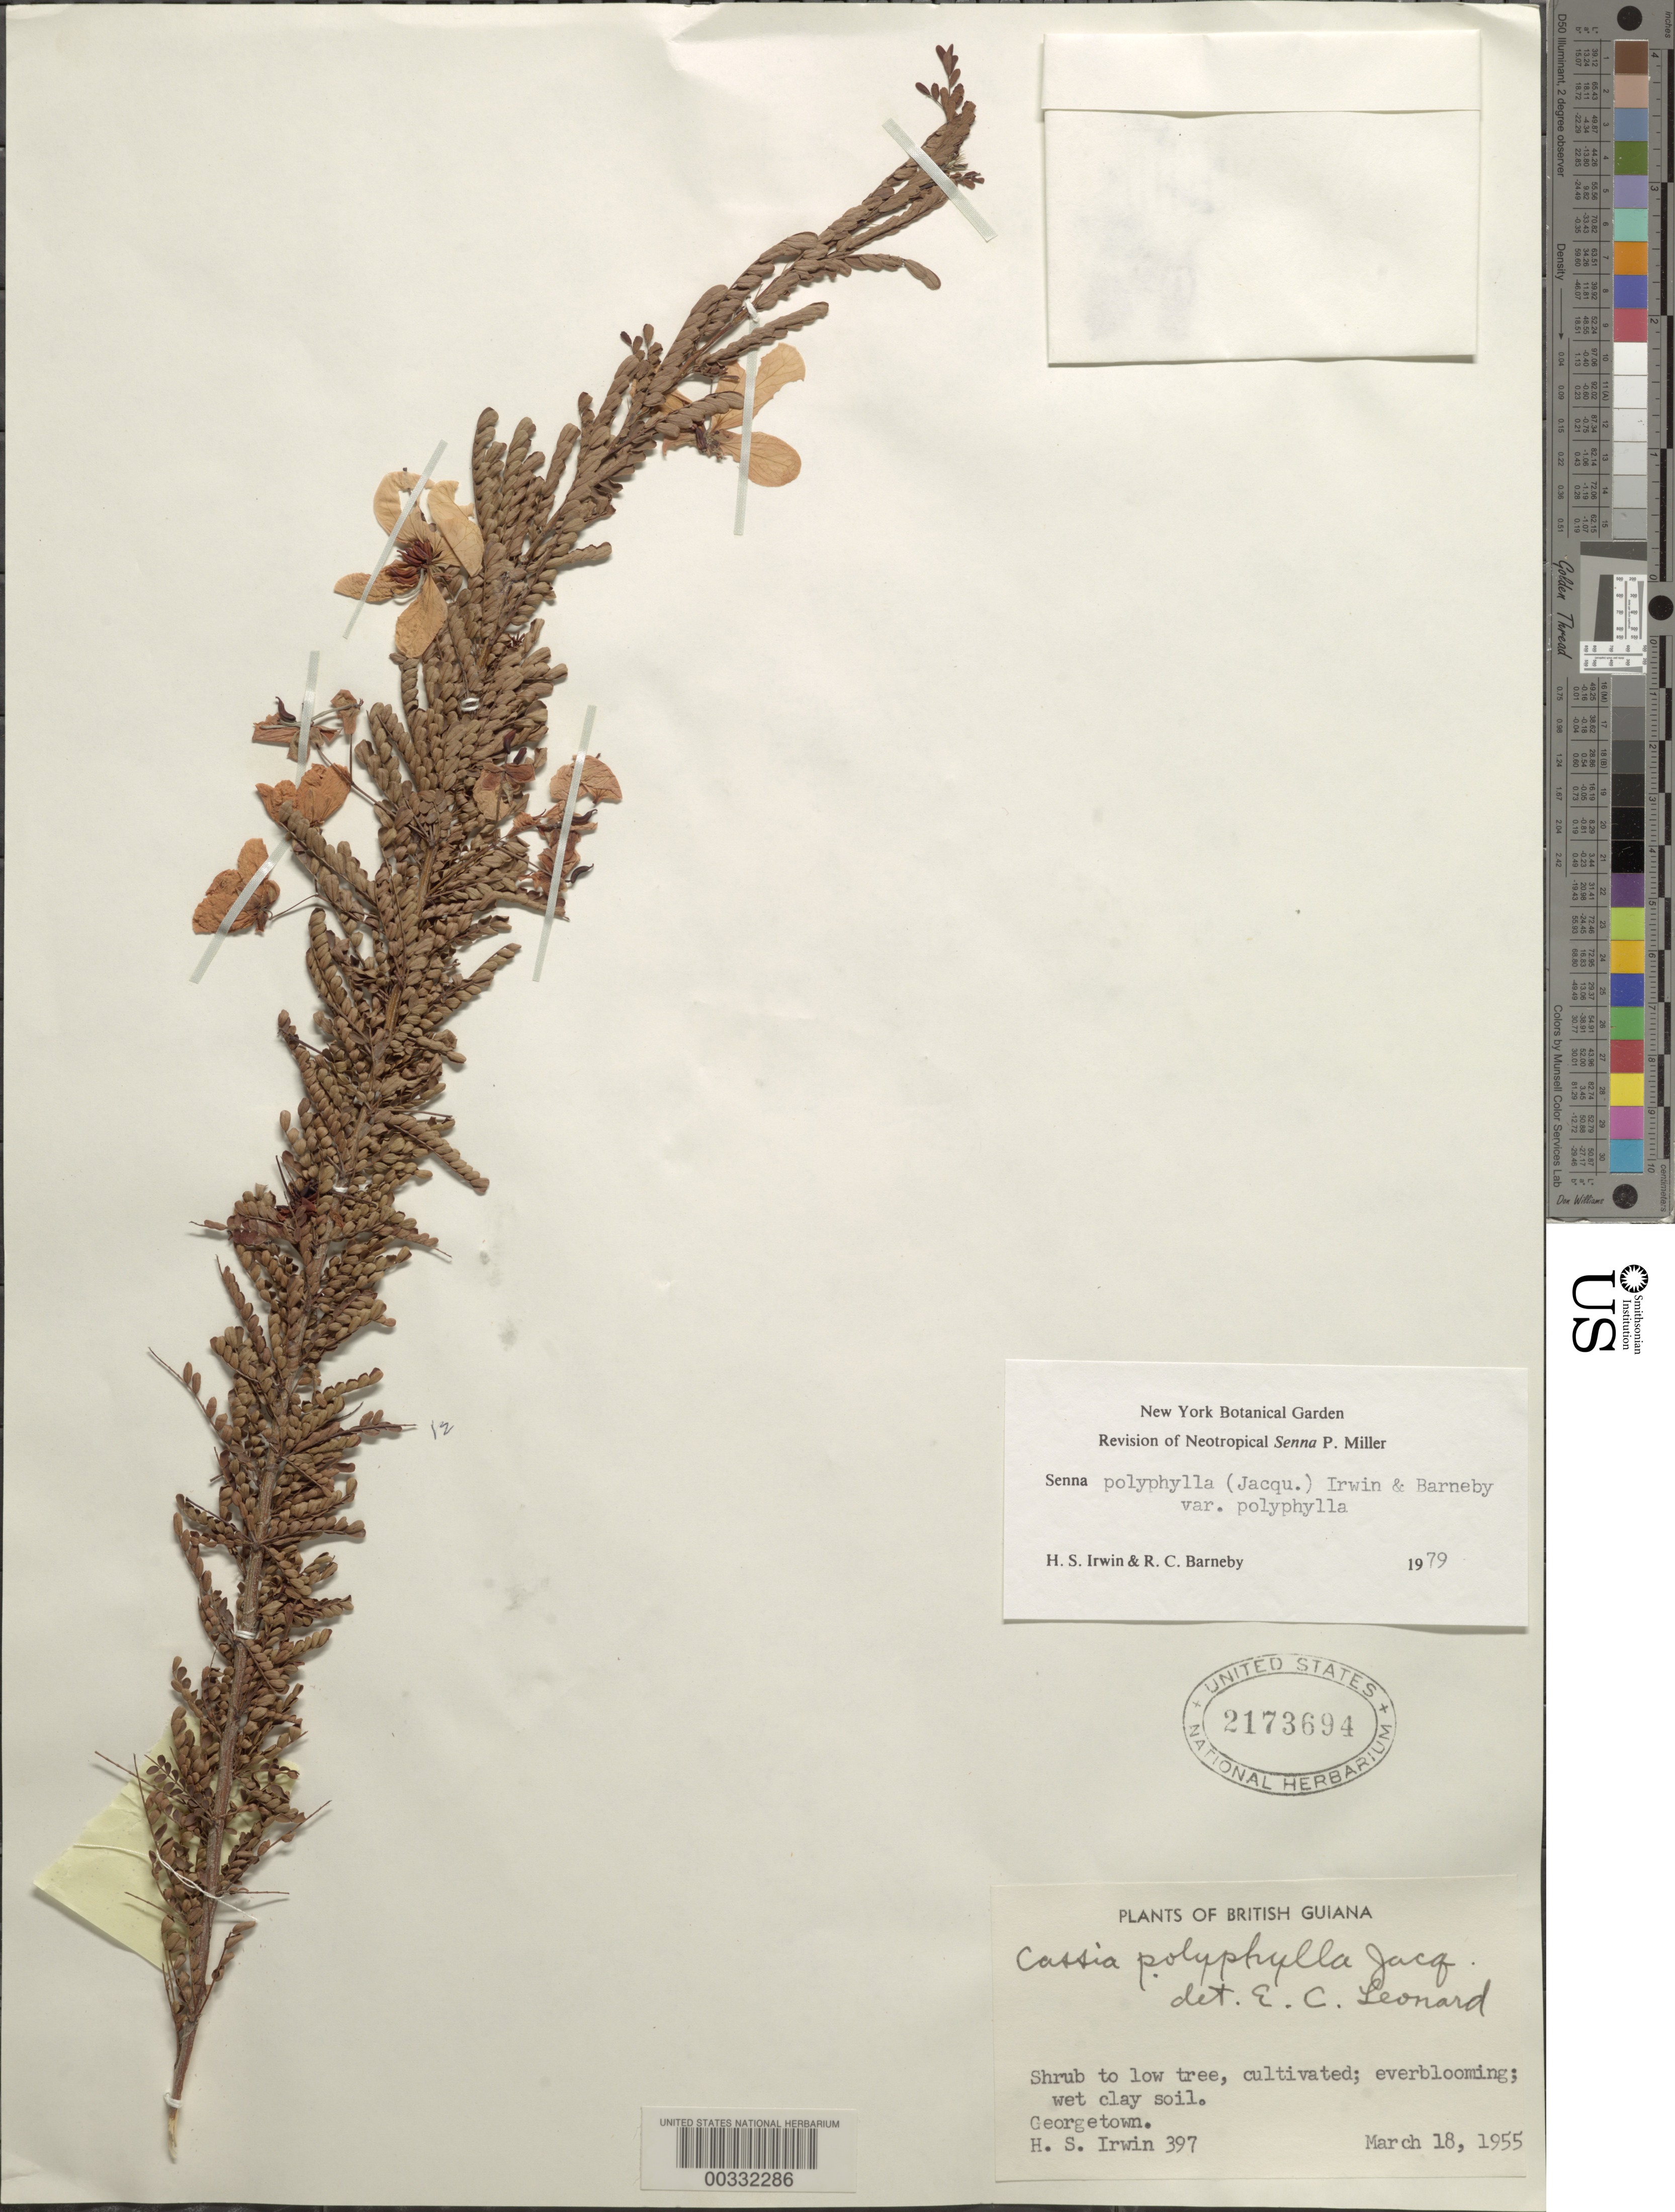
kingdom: Plantae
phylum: Tracheophyta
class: Magnoliopsida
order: Fabales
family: Fabaceae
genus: Senna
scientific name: Senna polyphylla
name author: (Jacq.) H.S. Irwin & Barneby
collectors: H. Irwin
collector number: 397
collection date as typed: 18 Mar 1955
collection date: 1955-03-18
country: Guyana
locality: Georgetown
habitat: Wet clay soil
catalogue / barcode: US 2173694